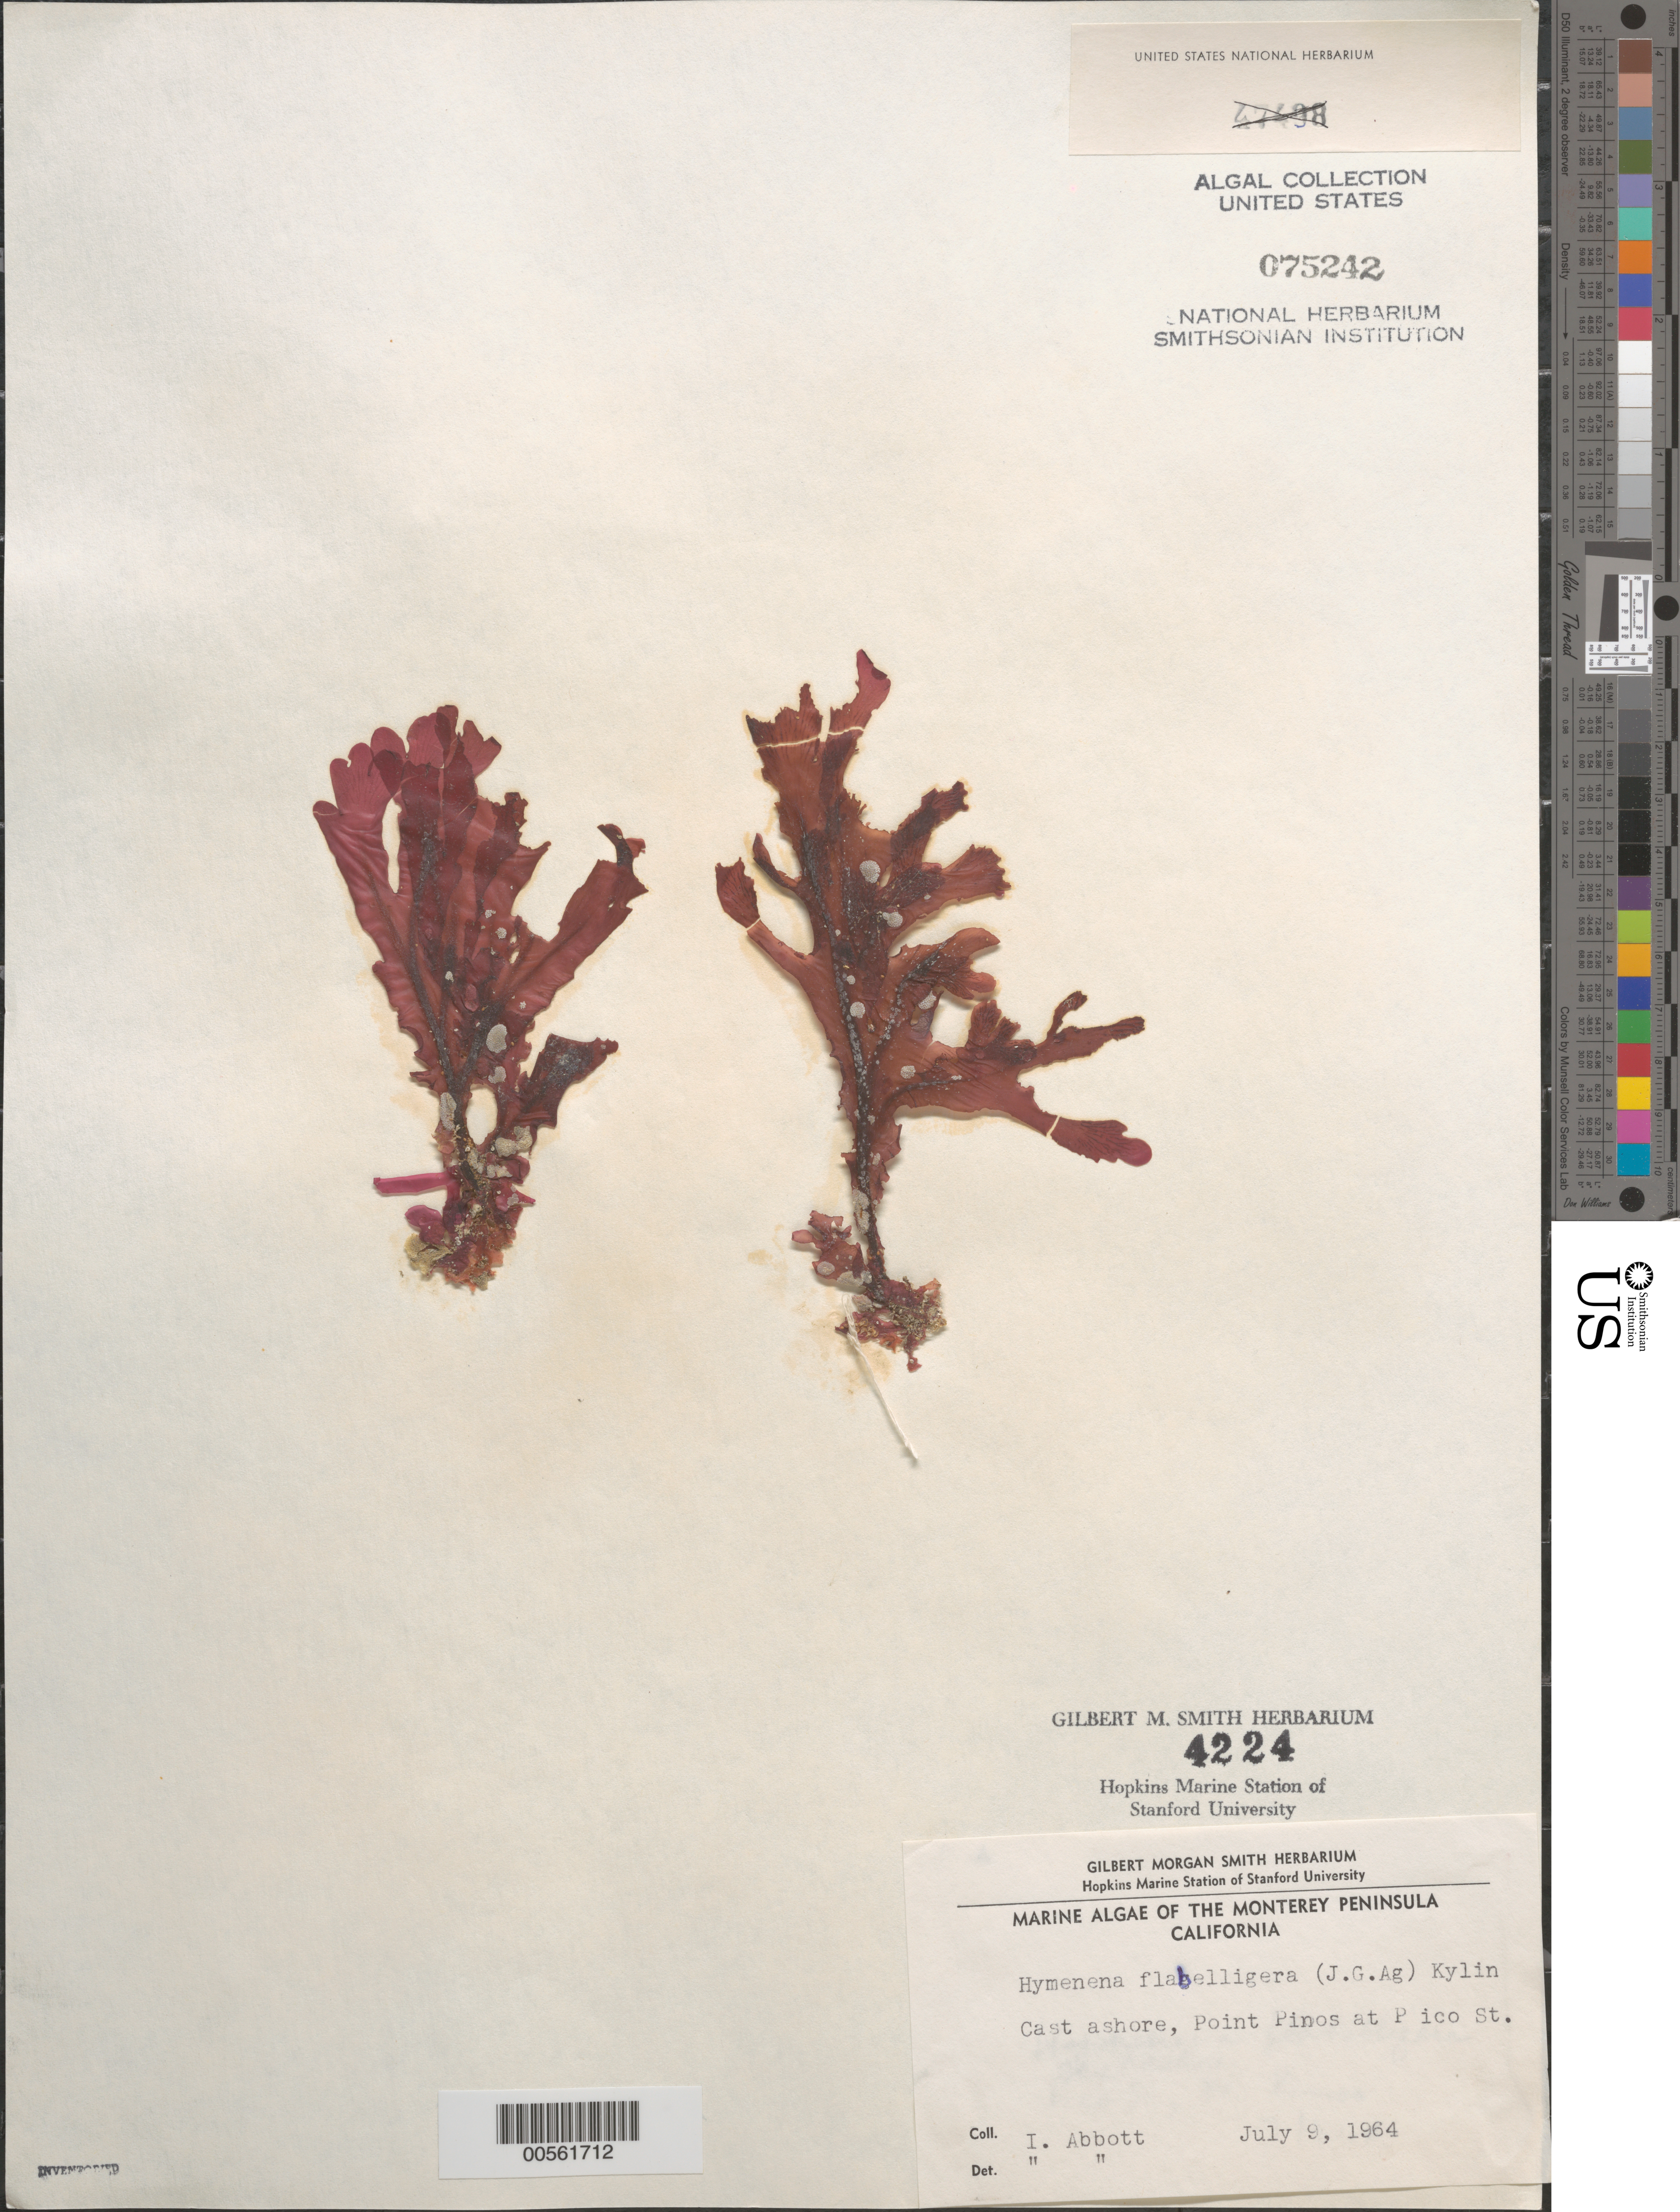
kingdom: Plantae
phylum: Rhodophyta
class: Florideophyceae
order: Ceramiales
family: Delesseriaceae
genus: Hymenena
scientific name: Hymenena flabelligera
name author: (J. Agardh) Kylin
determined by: Abbott, Isabella A.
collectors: I. A. Abbott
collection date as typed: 09 Jul 1964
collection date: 1964-07-09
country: United States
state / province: California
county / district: Monterey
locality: Point Pinos, Pico Street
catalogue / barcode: US 75242